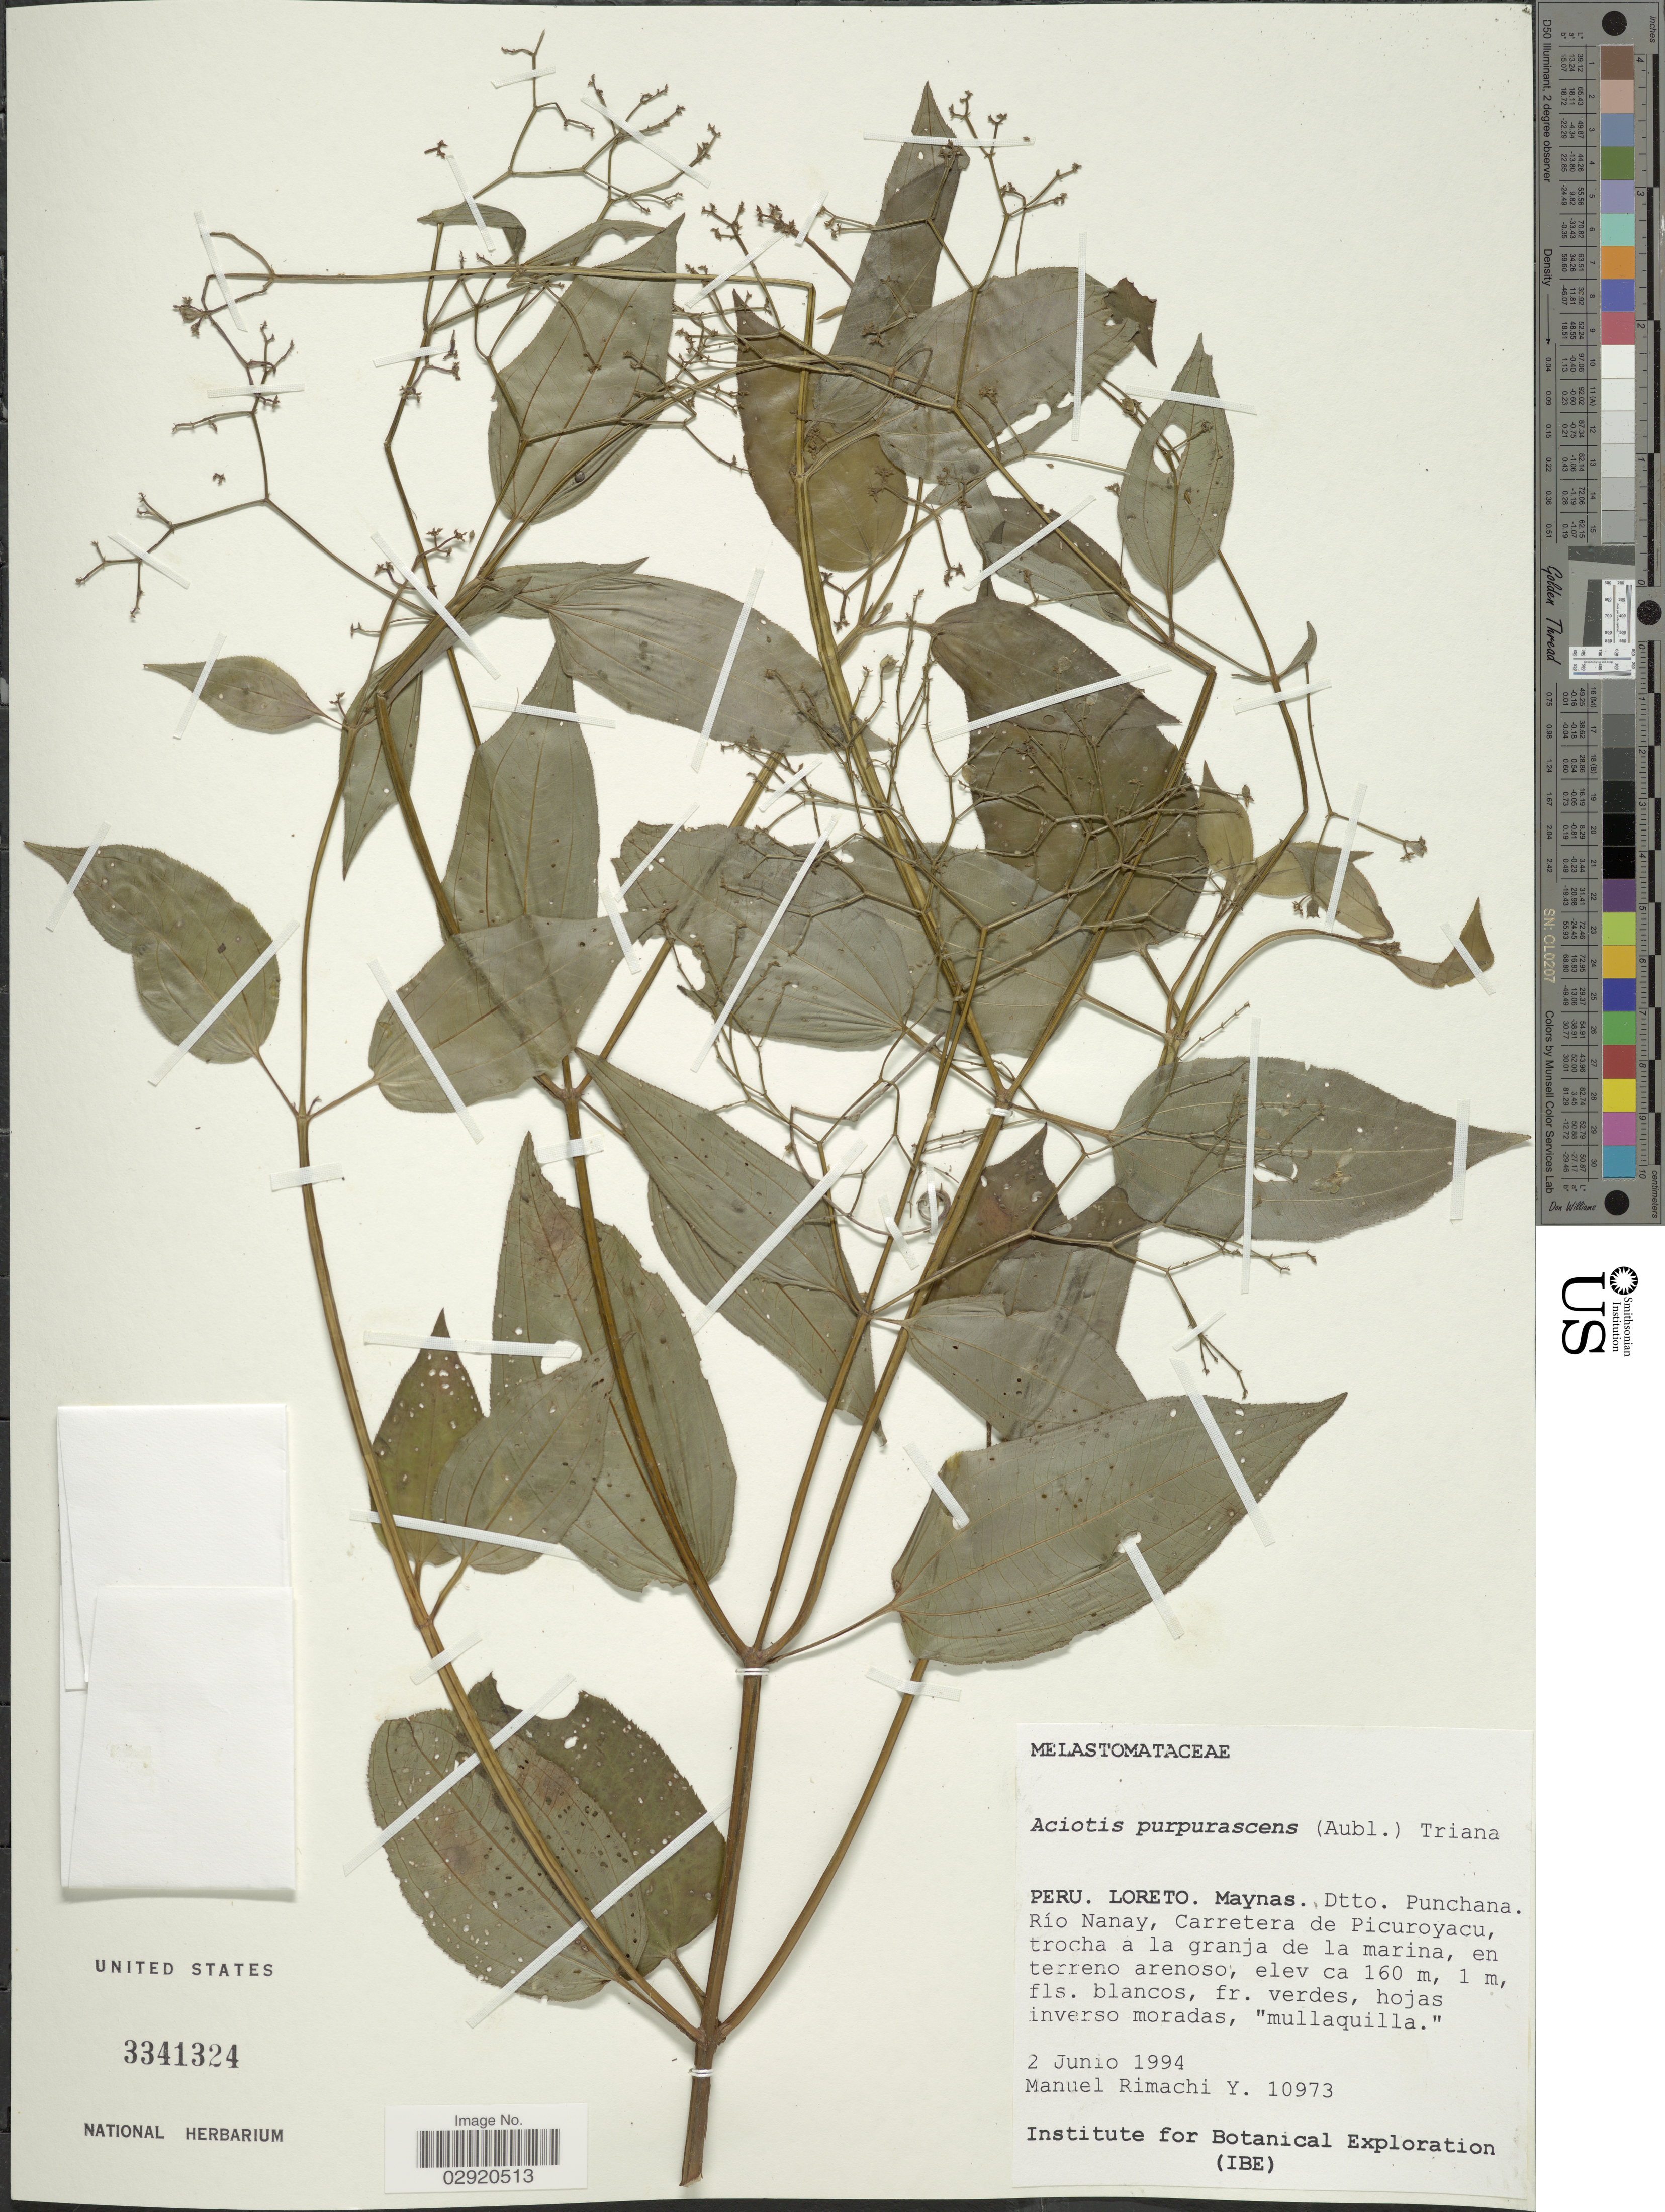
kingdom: Plantae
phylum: Tracheophyta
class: Magnoliopsida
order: Myrtales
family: Melastomataceae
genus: Aciotis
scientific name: Aciotis purpurascens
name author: (Aubl.) Triana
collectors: M. Rimachi Y.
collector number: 10973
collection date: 1994-06-02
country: Peru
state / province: Loreto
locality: Maynas. Dtto. Punchana. Río Nanay, Carretera de Picuroyacu, trocha a la granja de la marina.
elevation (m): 160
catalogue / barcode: US 3342324